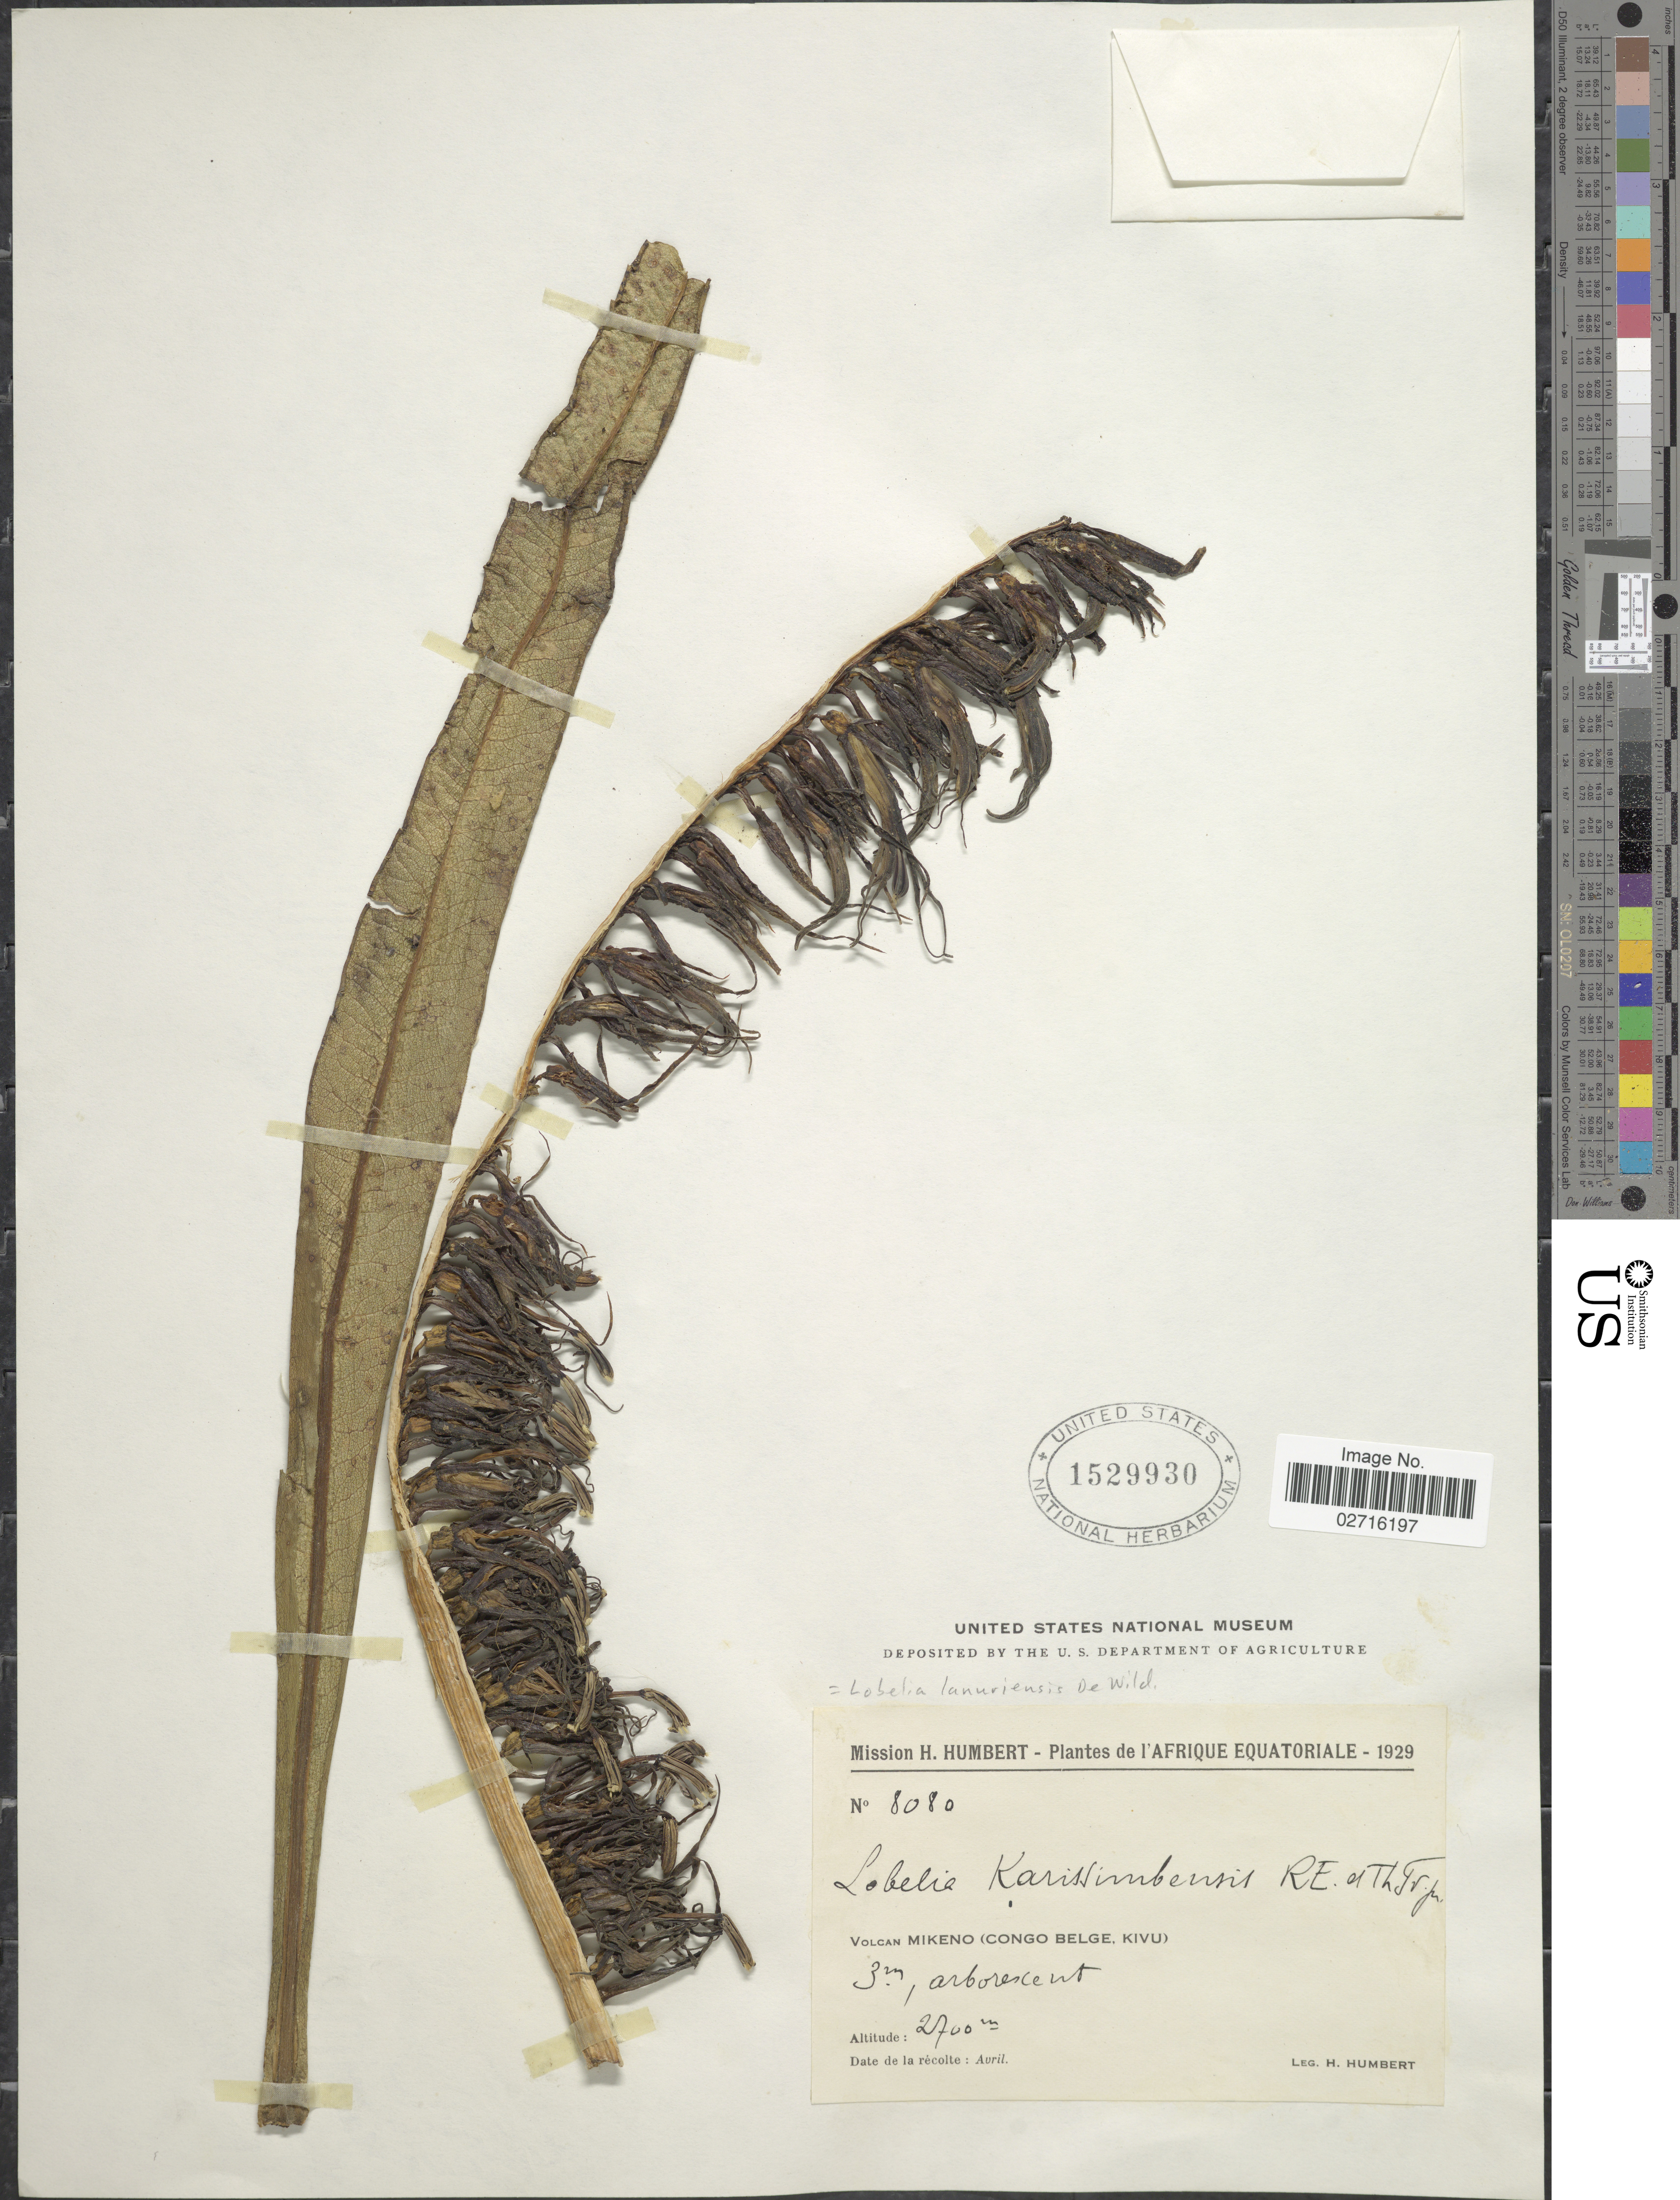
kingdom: Plantae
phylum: Tracheophyta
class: Magnoliopsida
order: Asterales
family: Campanulaceae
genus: Lobelia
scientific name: Lobelia lanuriensis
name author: De Wild.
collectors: H. Humbert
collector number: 8080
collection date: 1929-04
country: Congo, Democratic Republic of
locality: L' Afrique Equatoriale, Volcan Mikeno (Congo Belge, Kivu)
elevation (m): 2700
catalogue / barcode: US 1529930